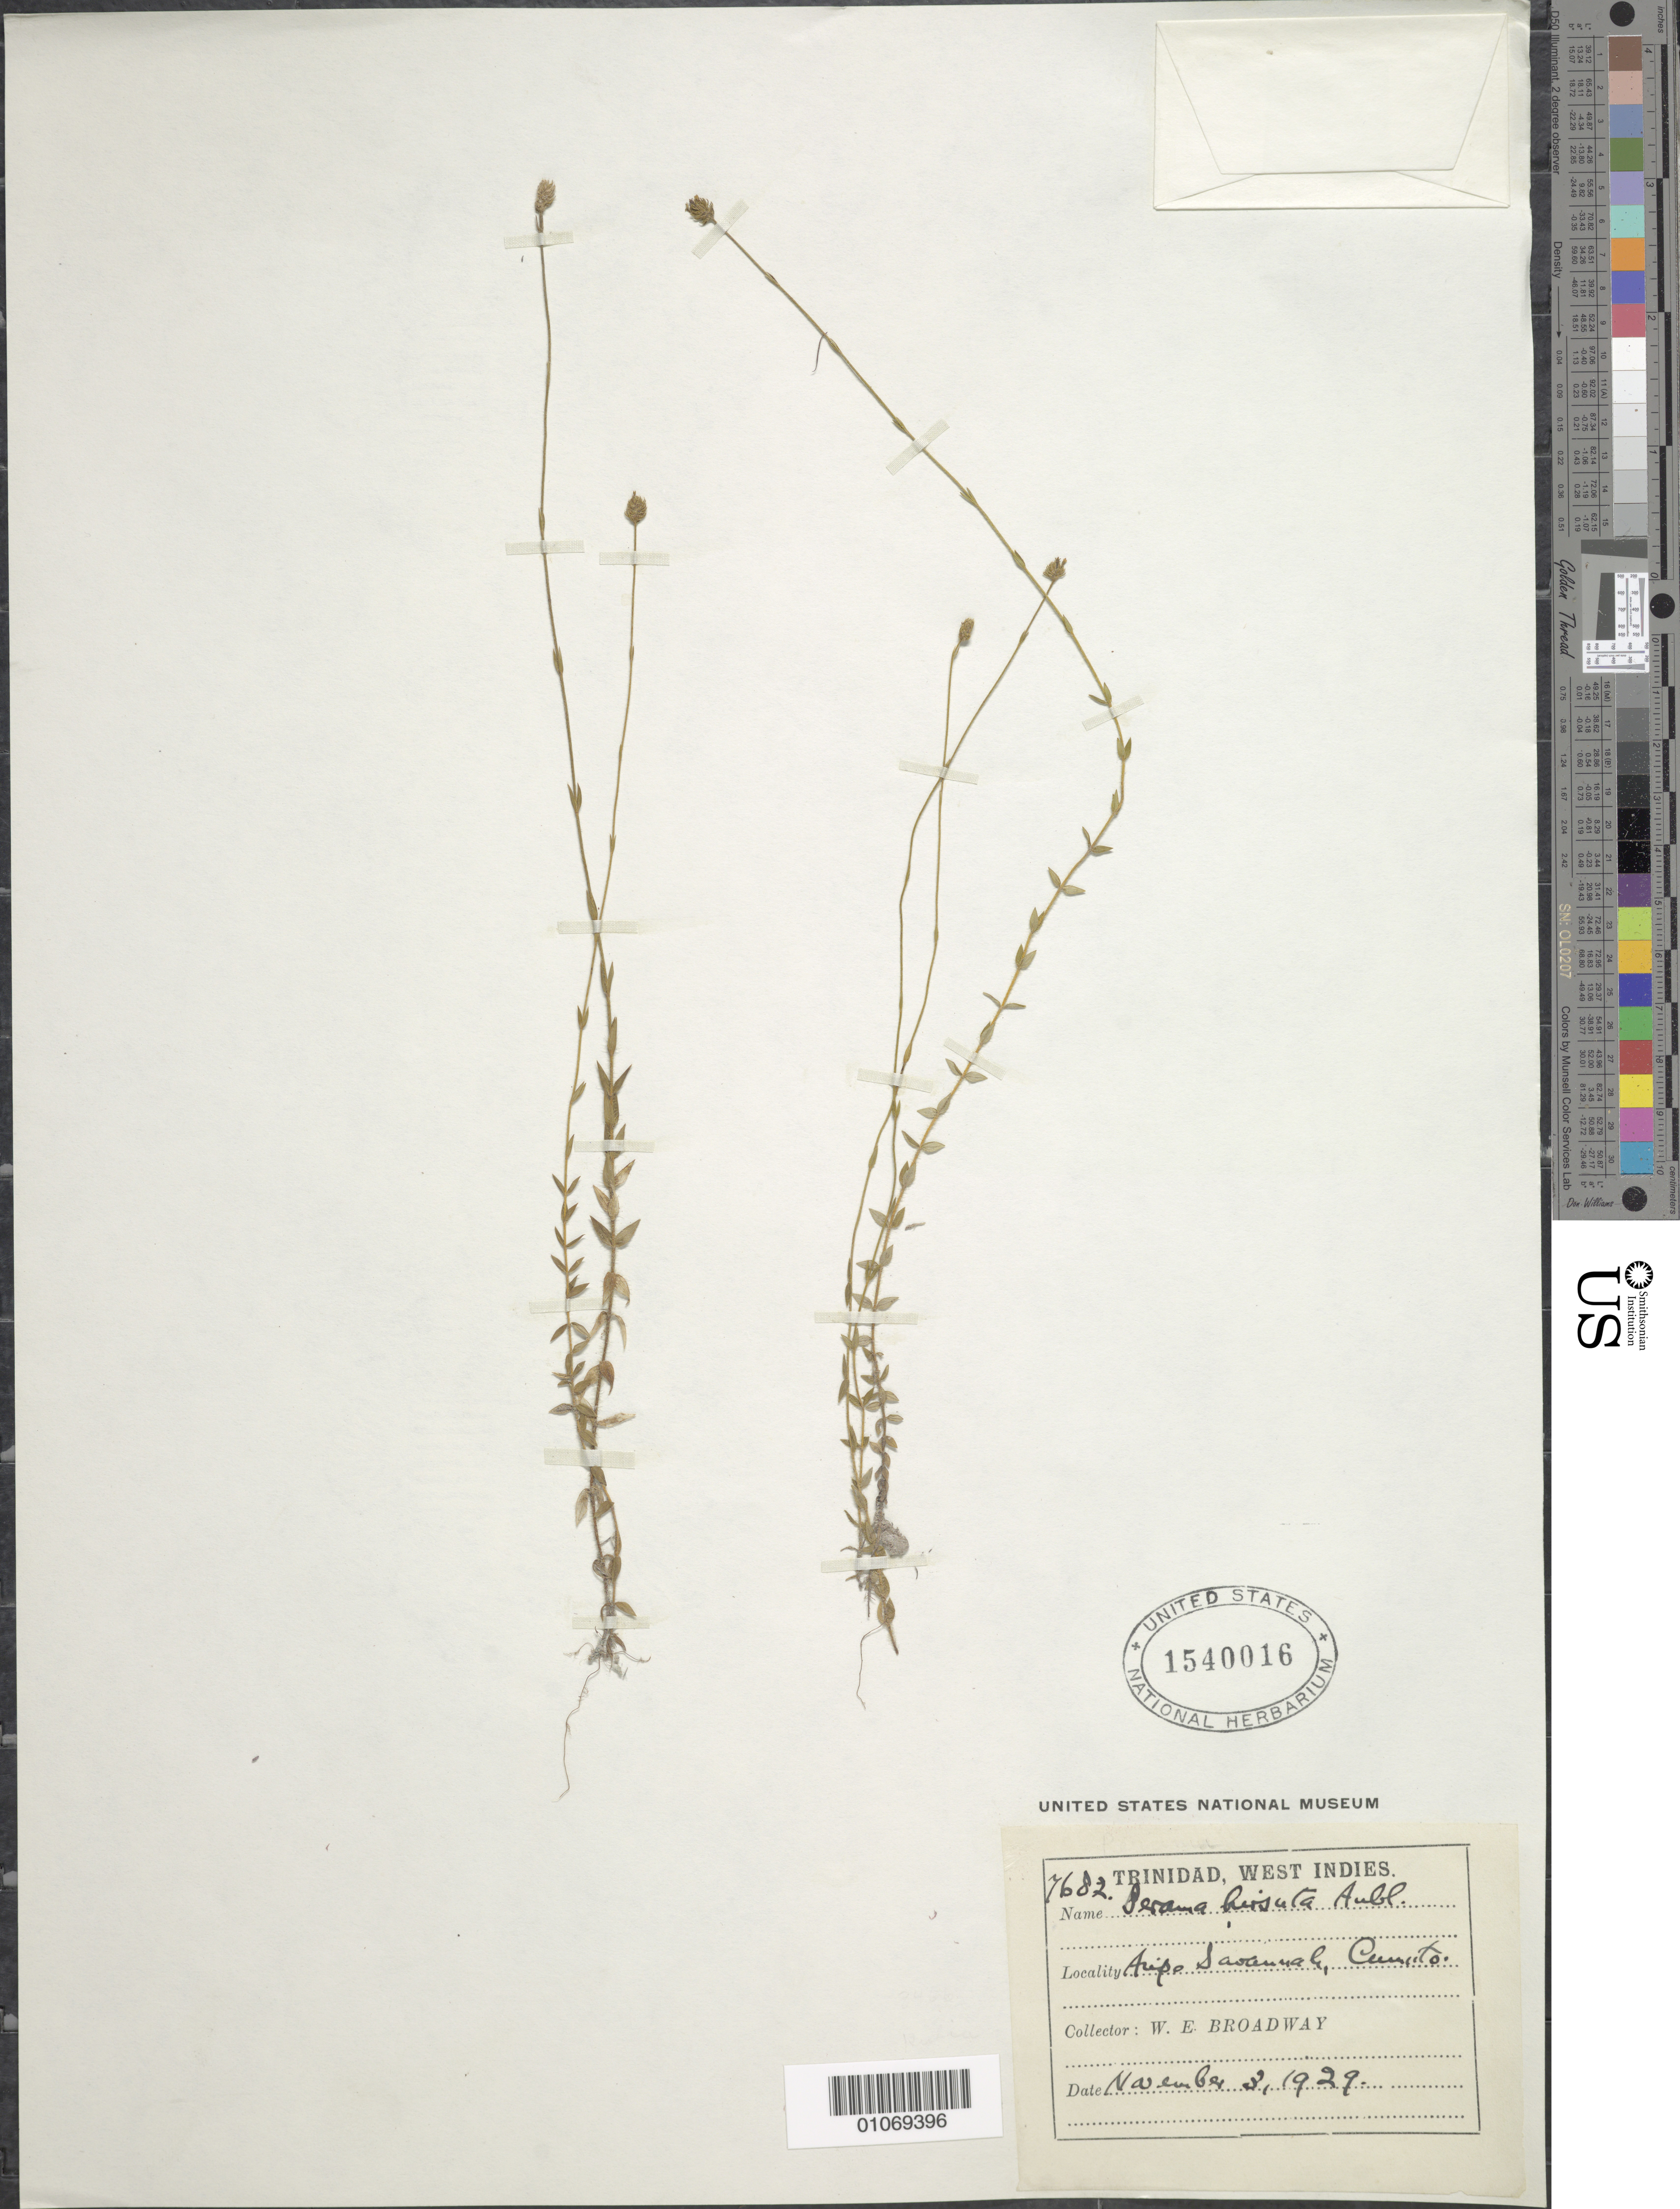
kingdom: Plantae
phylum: Tracheophyta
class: Magnoliopsida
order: Gentianales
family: Rubiaceae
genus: Perama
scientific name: Perama hirsuta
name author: Aubl.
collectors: W. E. Broadway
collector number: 7682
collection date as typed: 03 Nov 1929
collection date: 1929-11-03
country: Trinidad and Tobago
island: Trinidad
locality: Aripo Savanna, Cumito?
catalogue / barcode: US 1540016